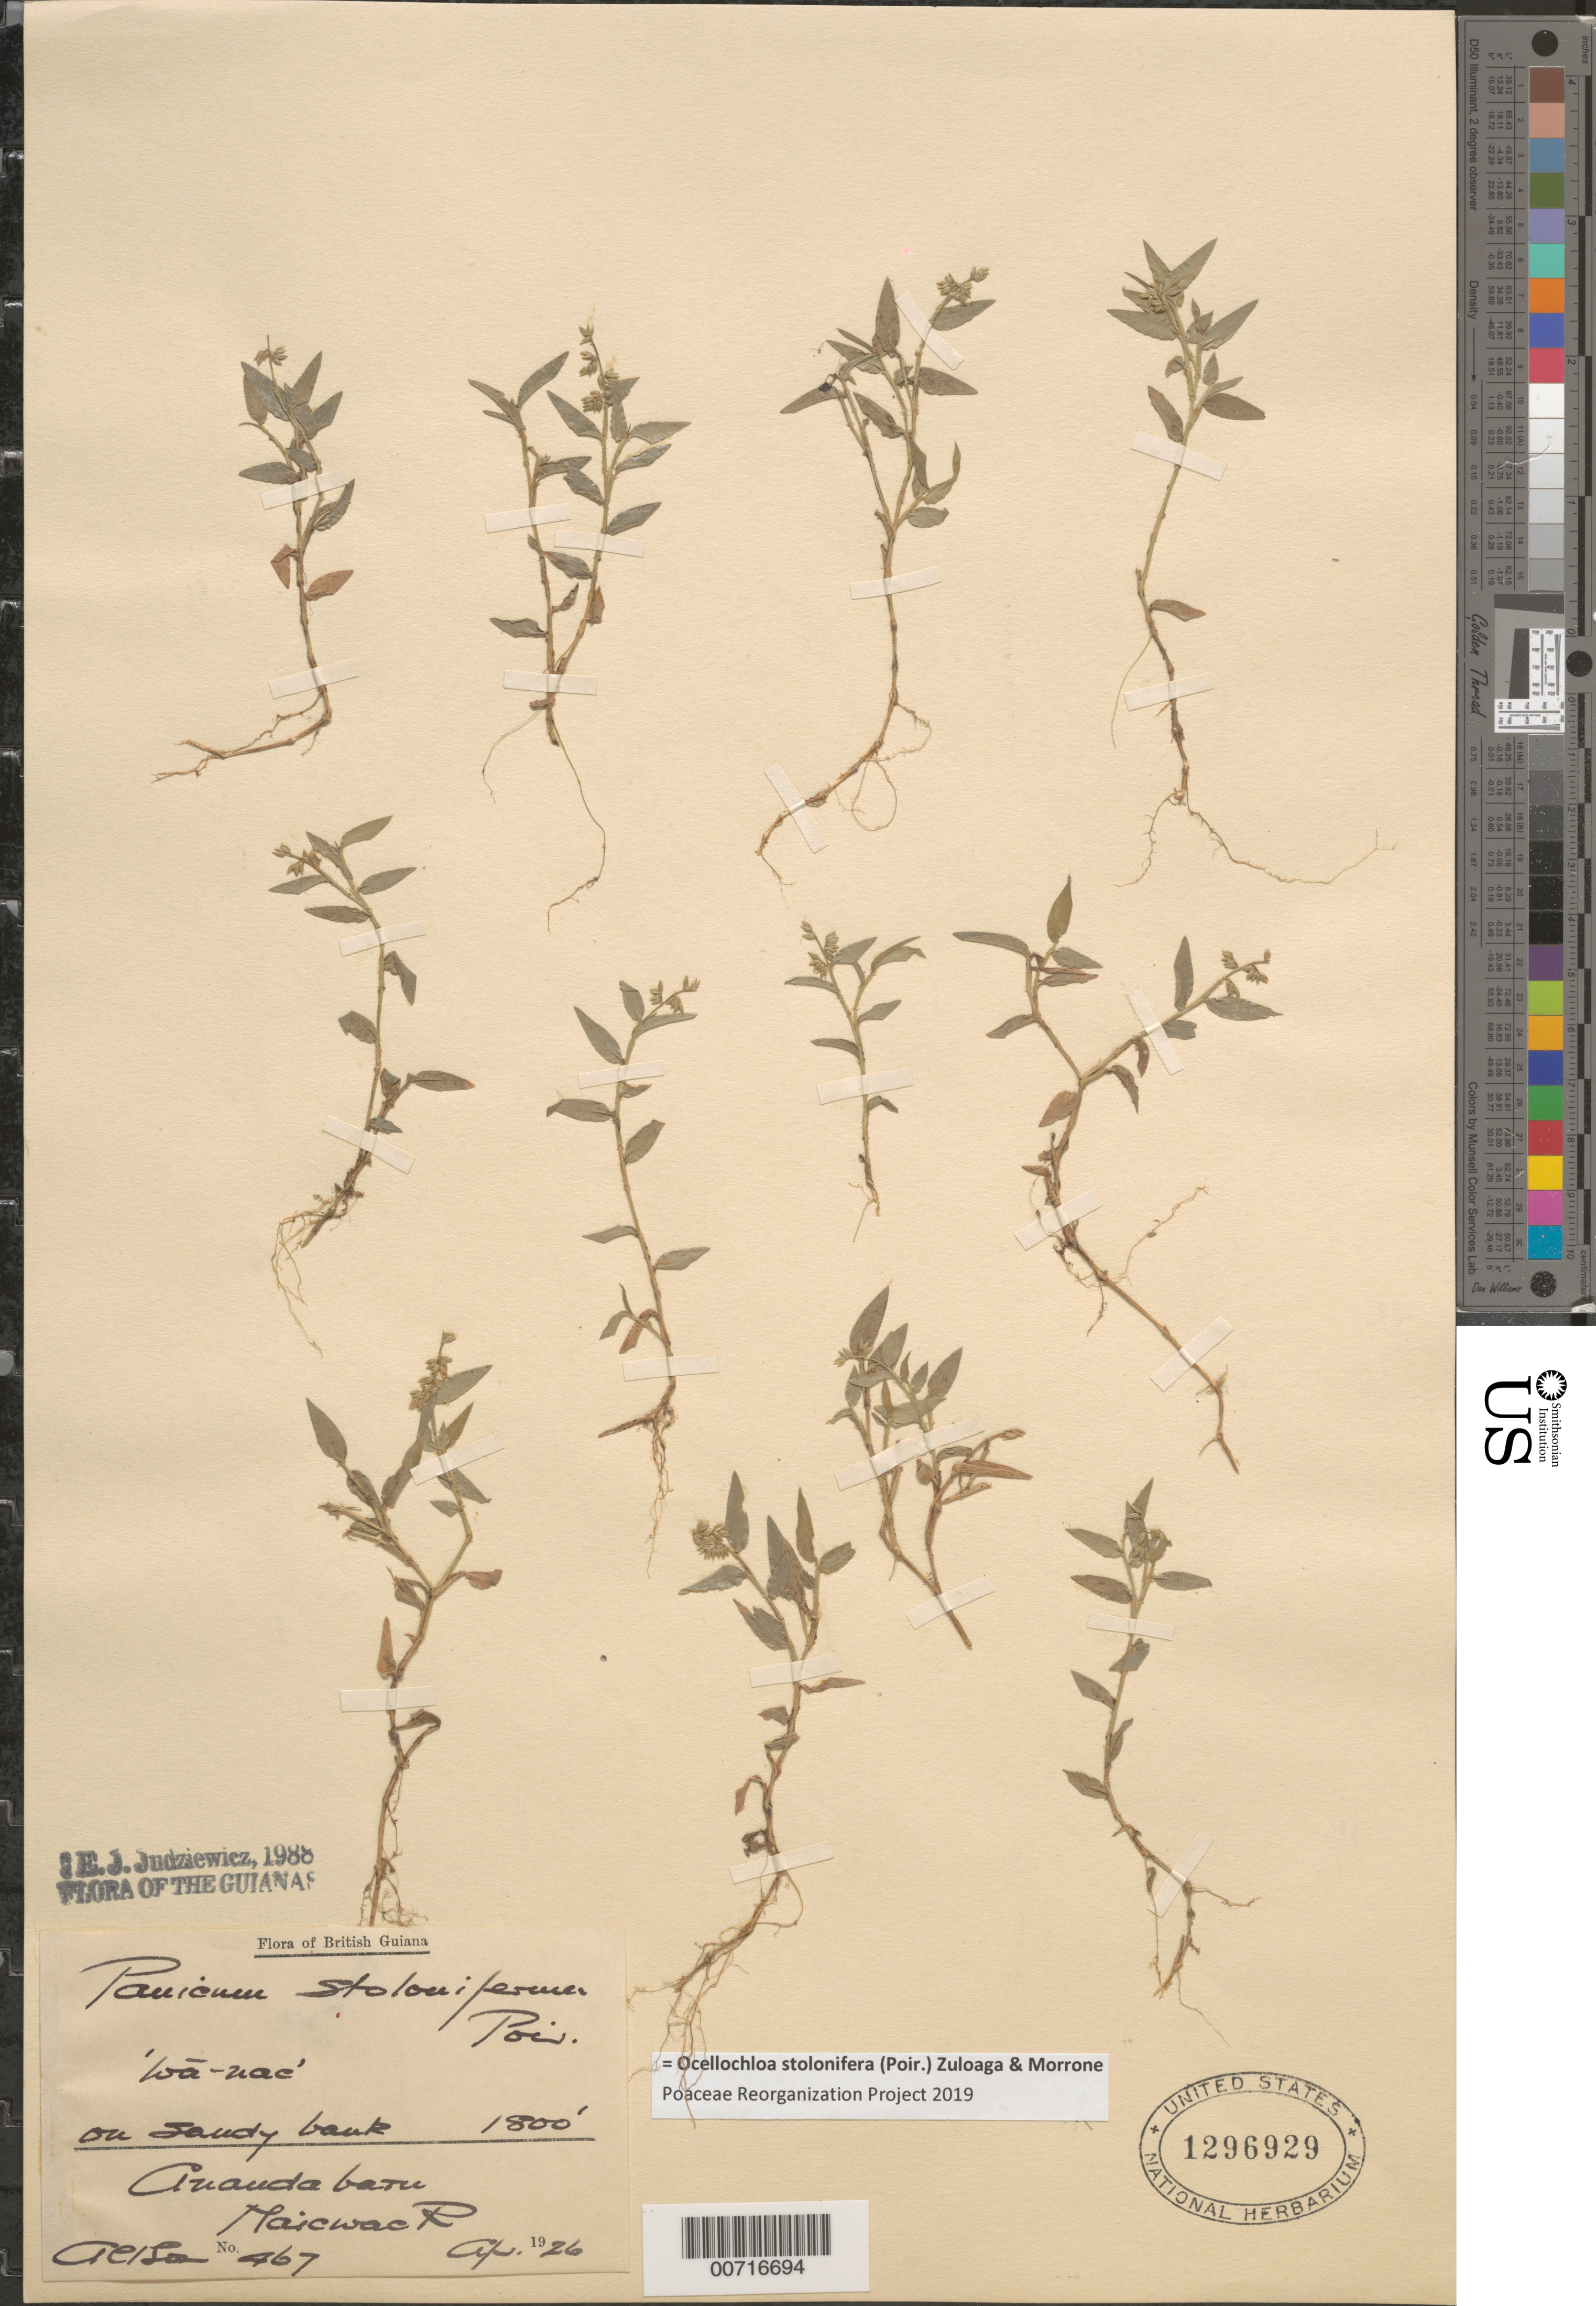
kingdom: Plantae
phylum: Tracheophyta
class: Liliopsida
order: Poales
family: Poaceae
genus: Panicum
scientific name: Panicum stoloniferum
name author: Poir.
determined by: Judziewicz, E. J.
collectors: R. Altson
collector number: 467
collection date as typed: Apr-26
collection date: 1926-04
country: Guyana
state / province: Potaro-Siparuni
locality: Anaudabaru, right bank Maicwac R., Kopinang R.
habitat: Sandy bank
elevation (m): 549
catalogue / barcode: US 1296929